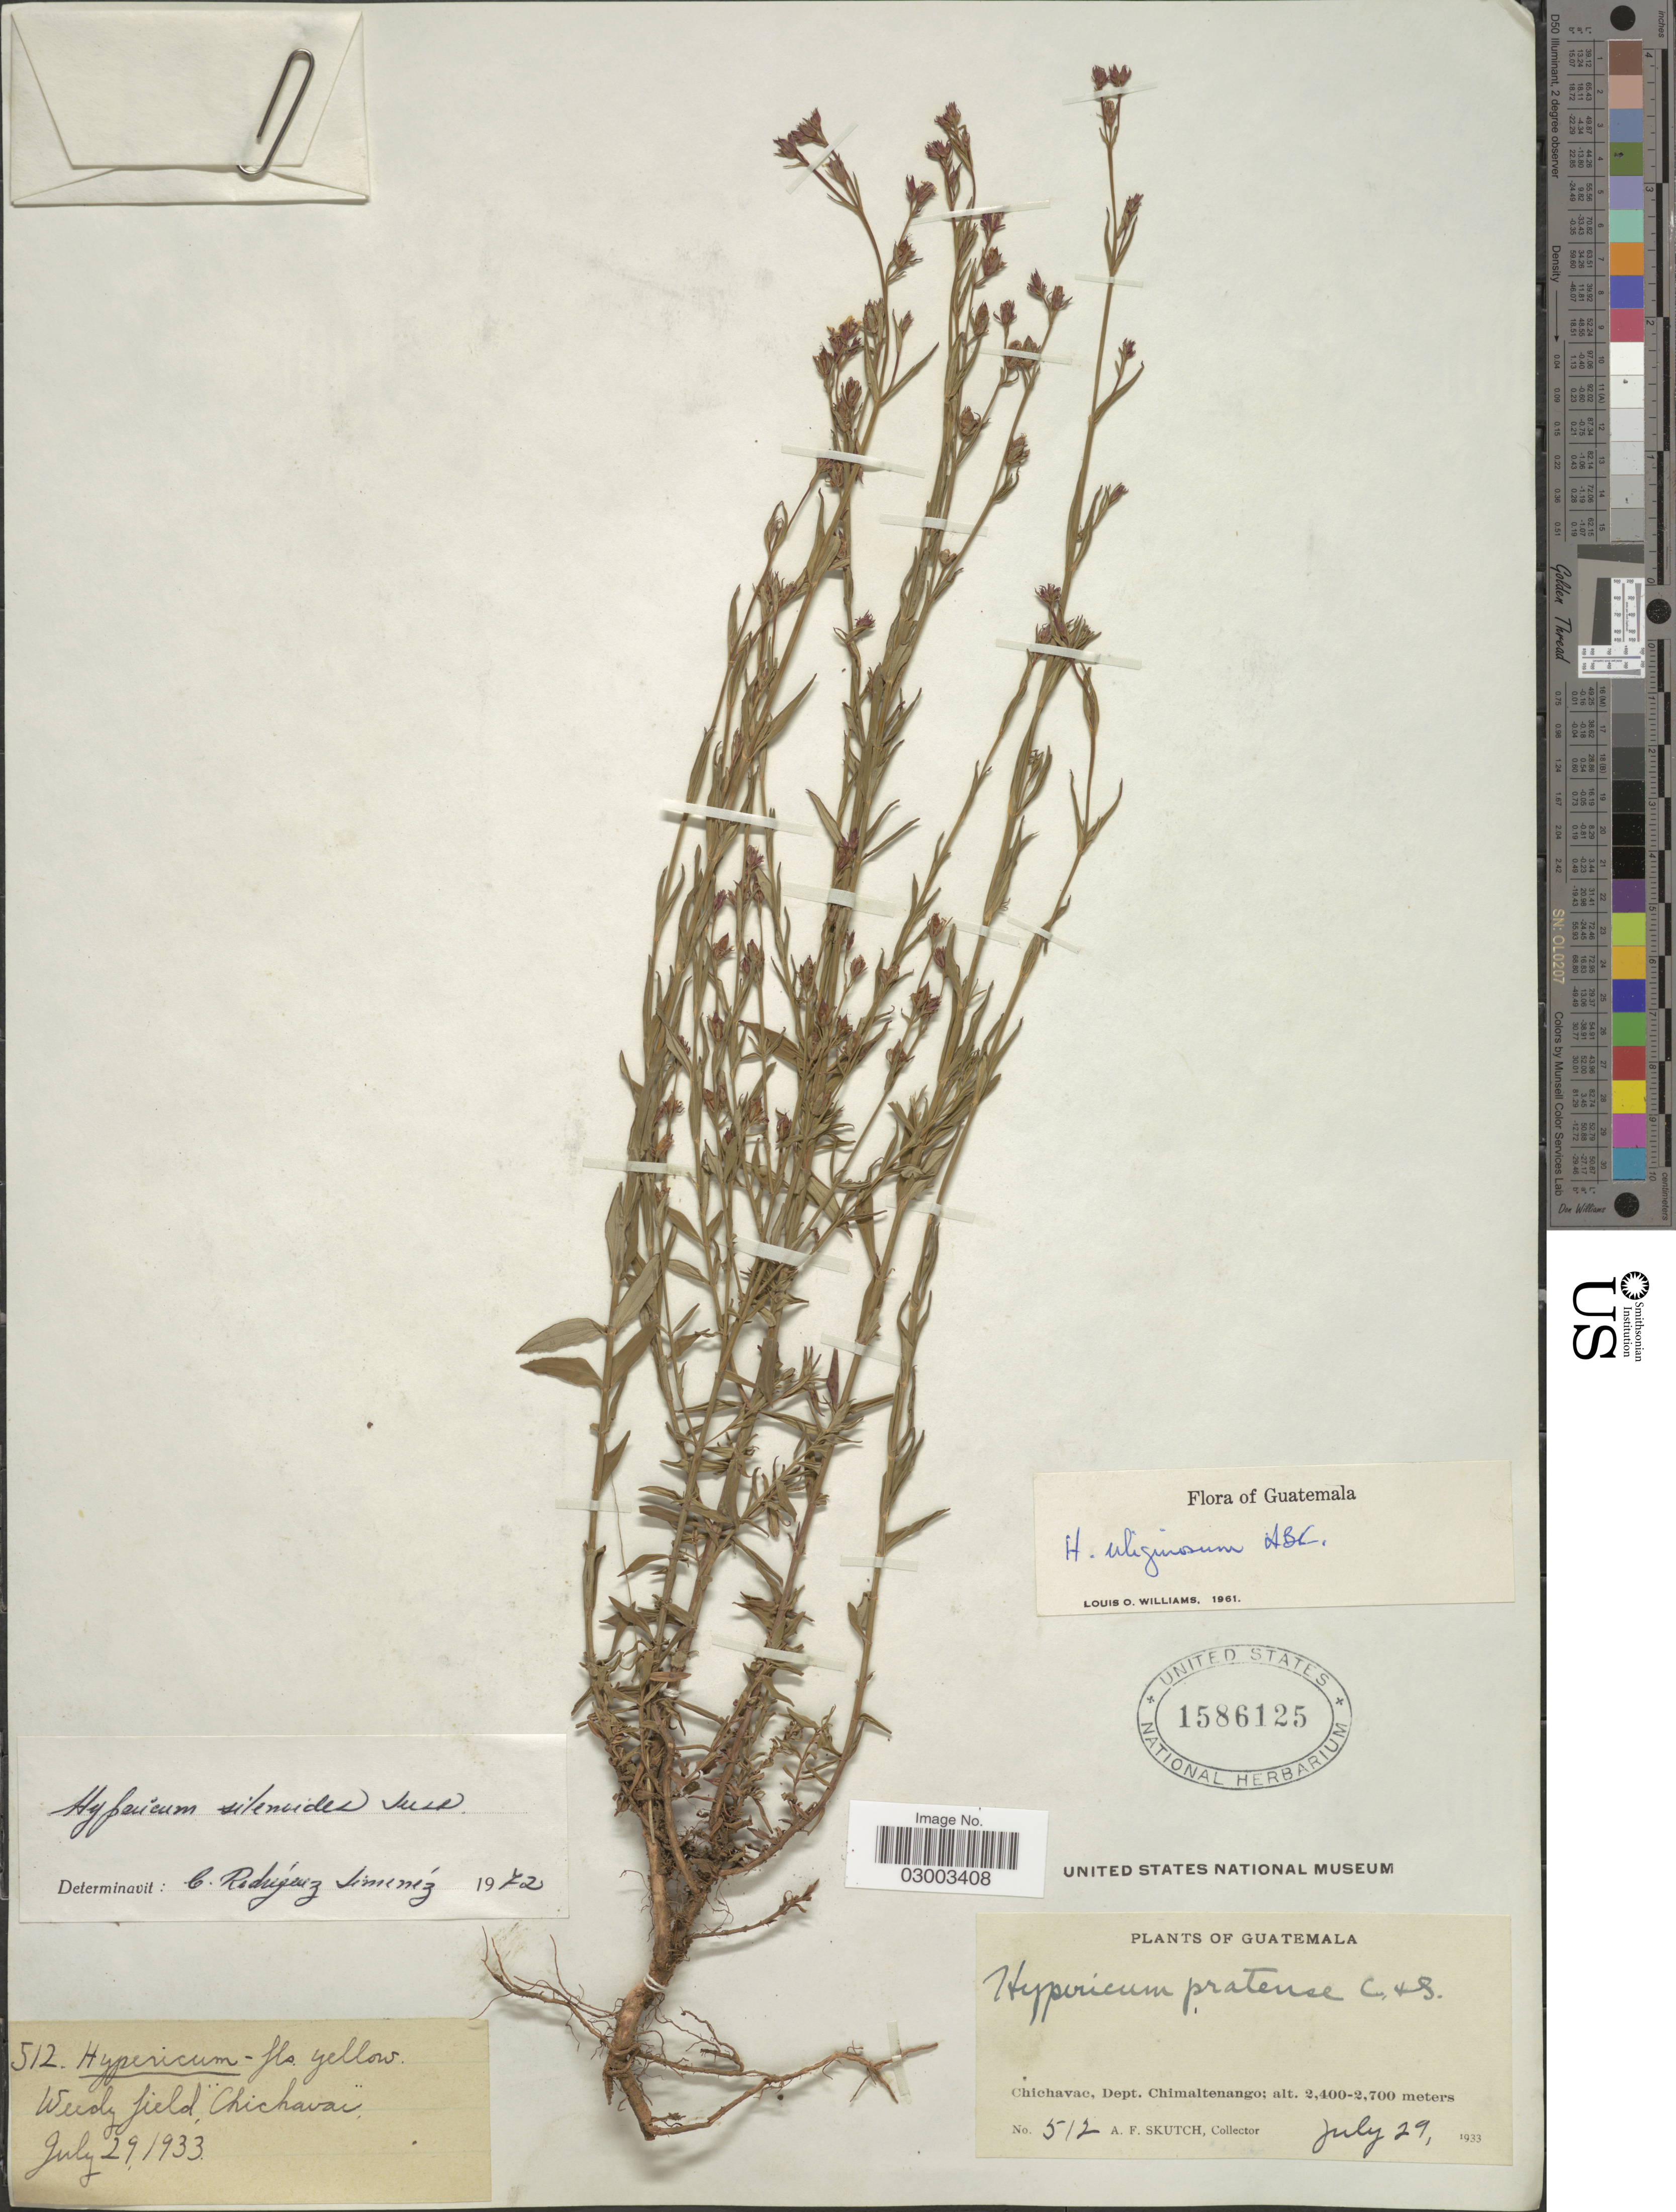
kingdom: Plantae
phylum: Tracheophyta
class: Magnoliopsida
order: Malpighiales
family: Hypericaceae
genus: Hypericum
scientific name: Hypericum silenoides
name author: Juss.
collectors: A. F. Skutch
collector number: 512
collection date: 1933-07-29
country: Guatemala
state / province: Chimaltenango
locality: Chichavac, Dept. Chimaltenango.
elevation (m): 2400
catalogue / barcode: US 1586125